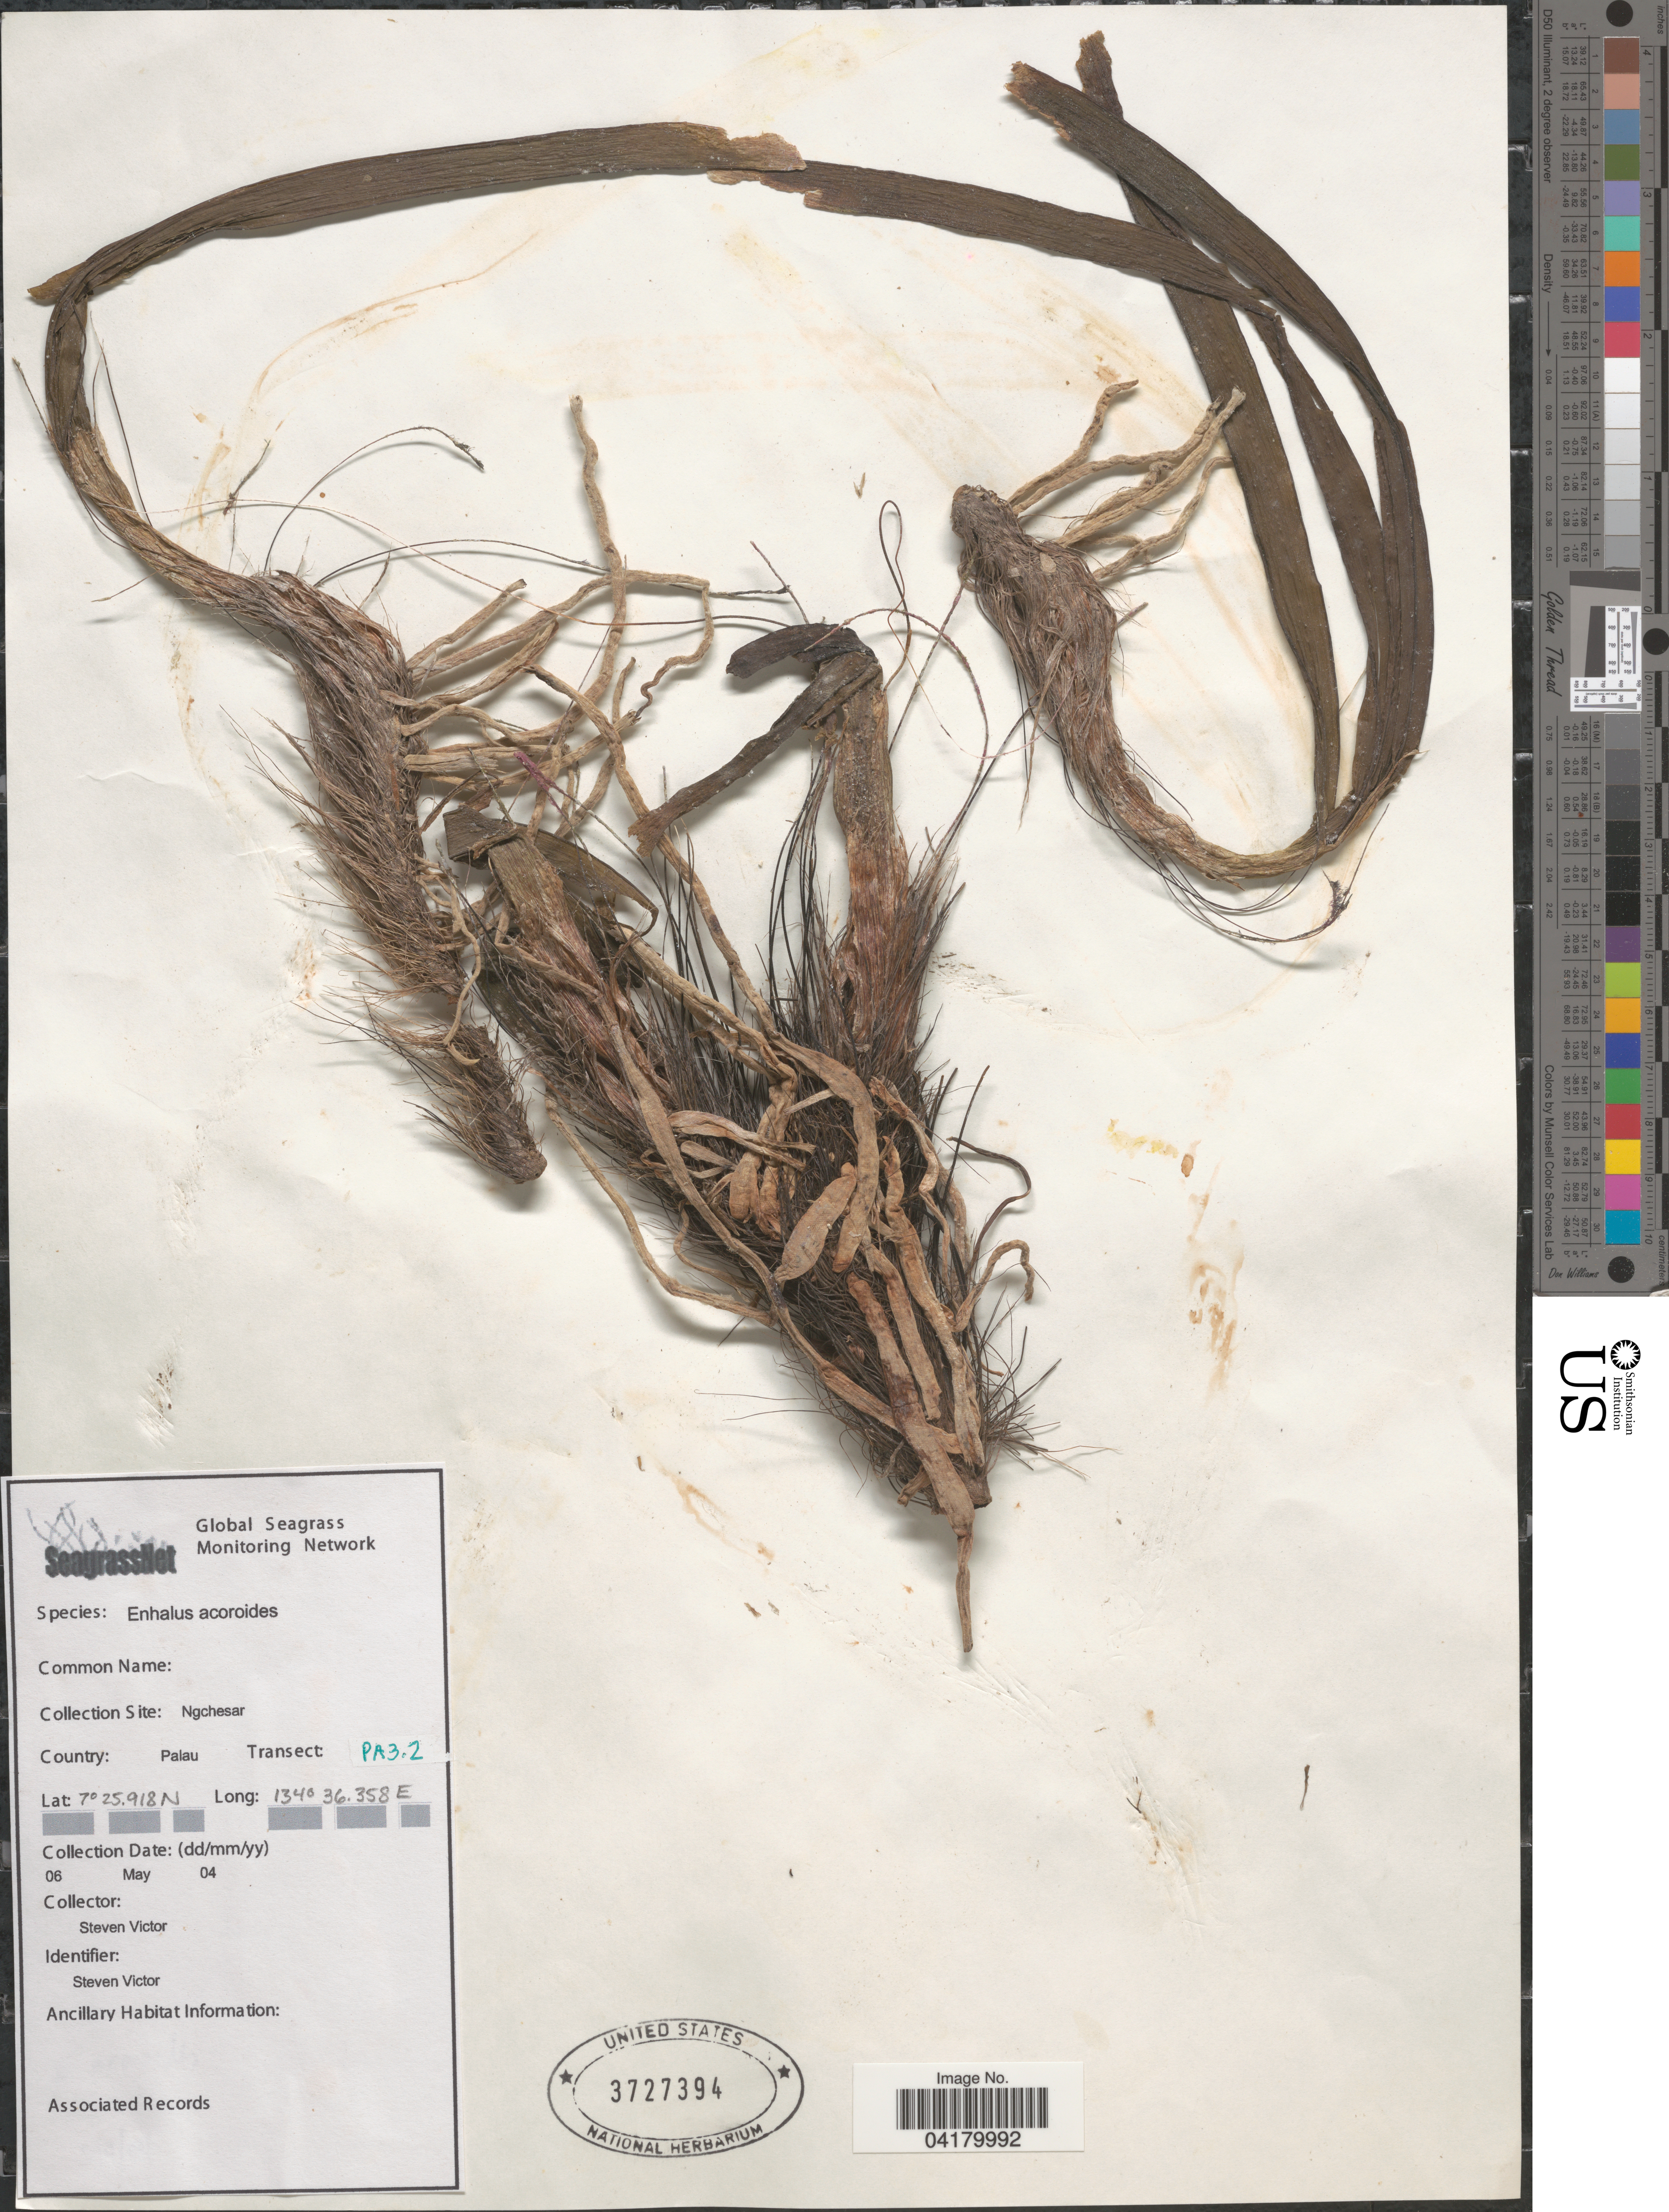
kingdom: Plantae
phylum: Tracheophyta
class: Liliopsida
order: Alismatales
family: Hydrocharitaceae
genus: Enhalus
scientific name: Enhalus acoroides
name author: (L. f.) Royle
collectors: S. Victor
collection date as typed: Transcribed d/m/y: 6/5/4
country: Palau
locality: Collection Site: Nchesar. Country: Palau Transect: PA3.2.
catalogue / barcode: US 3727394